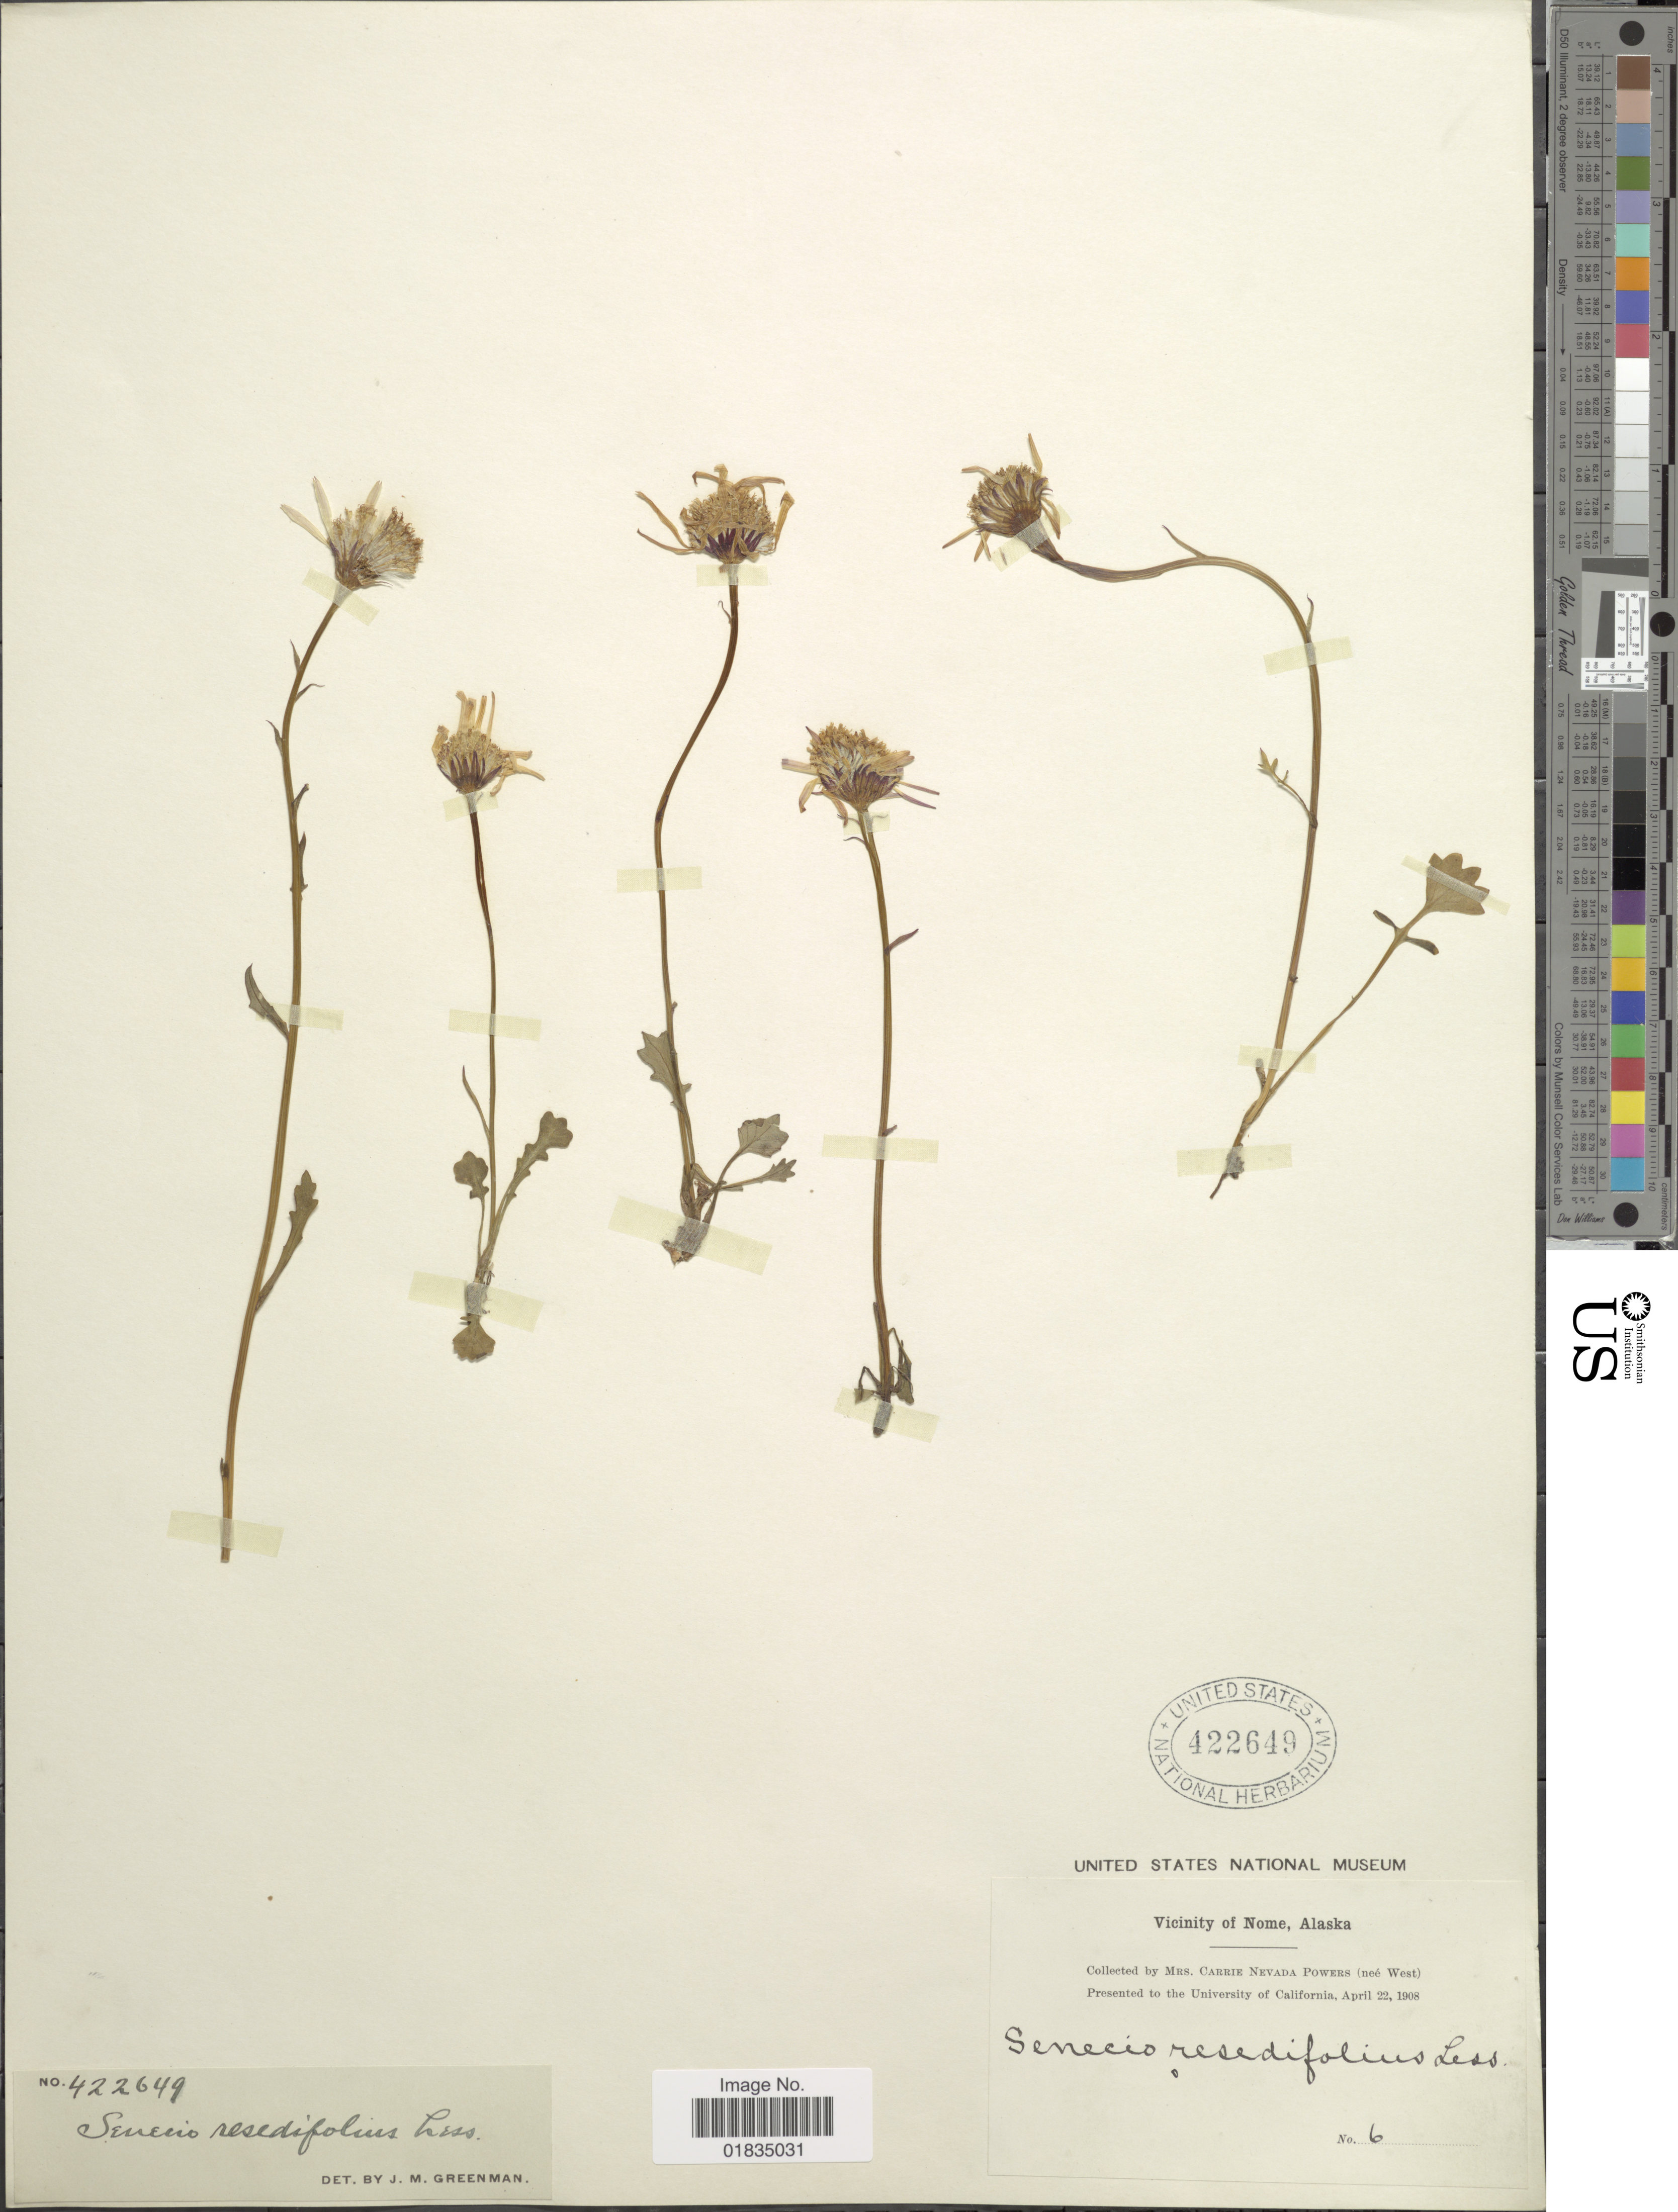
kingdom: Plantae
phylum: Tracheophyta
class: Magnoliopsida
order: Asterales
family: Asteraceae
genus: Packera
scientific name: Packera heterophylla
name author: (Fisch.) E. Wiebe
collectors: C. Powers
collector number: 6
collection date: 1908-04-22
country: United States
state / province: Alaska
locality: Nome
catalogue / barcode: US 422649